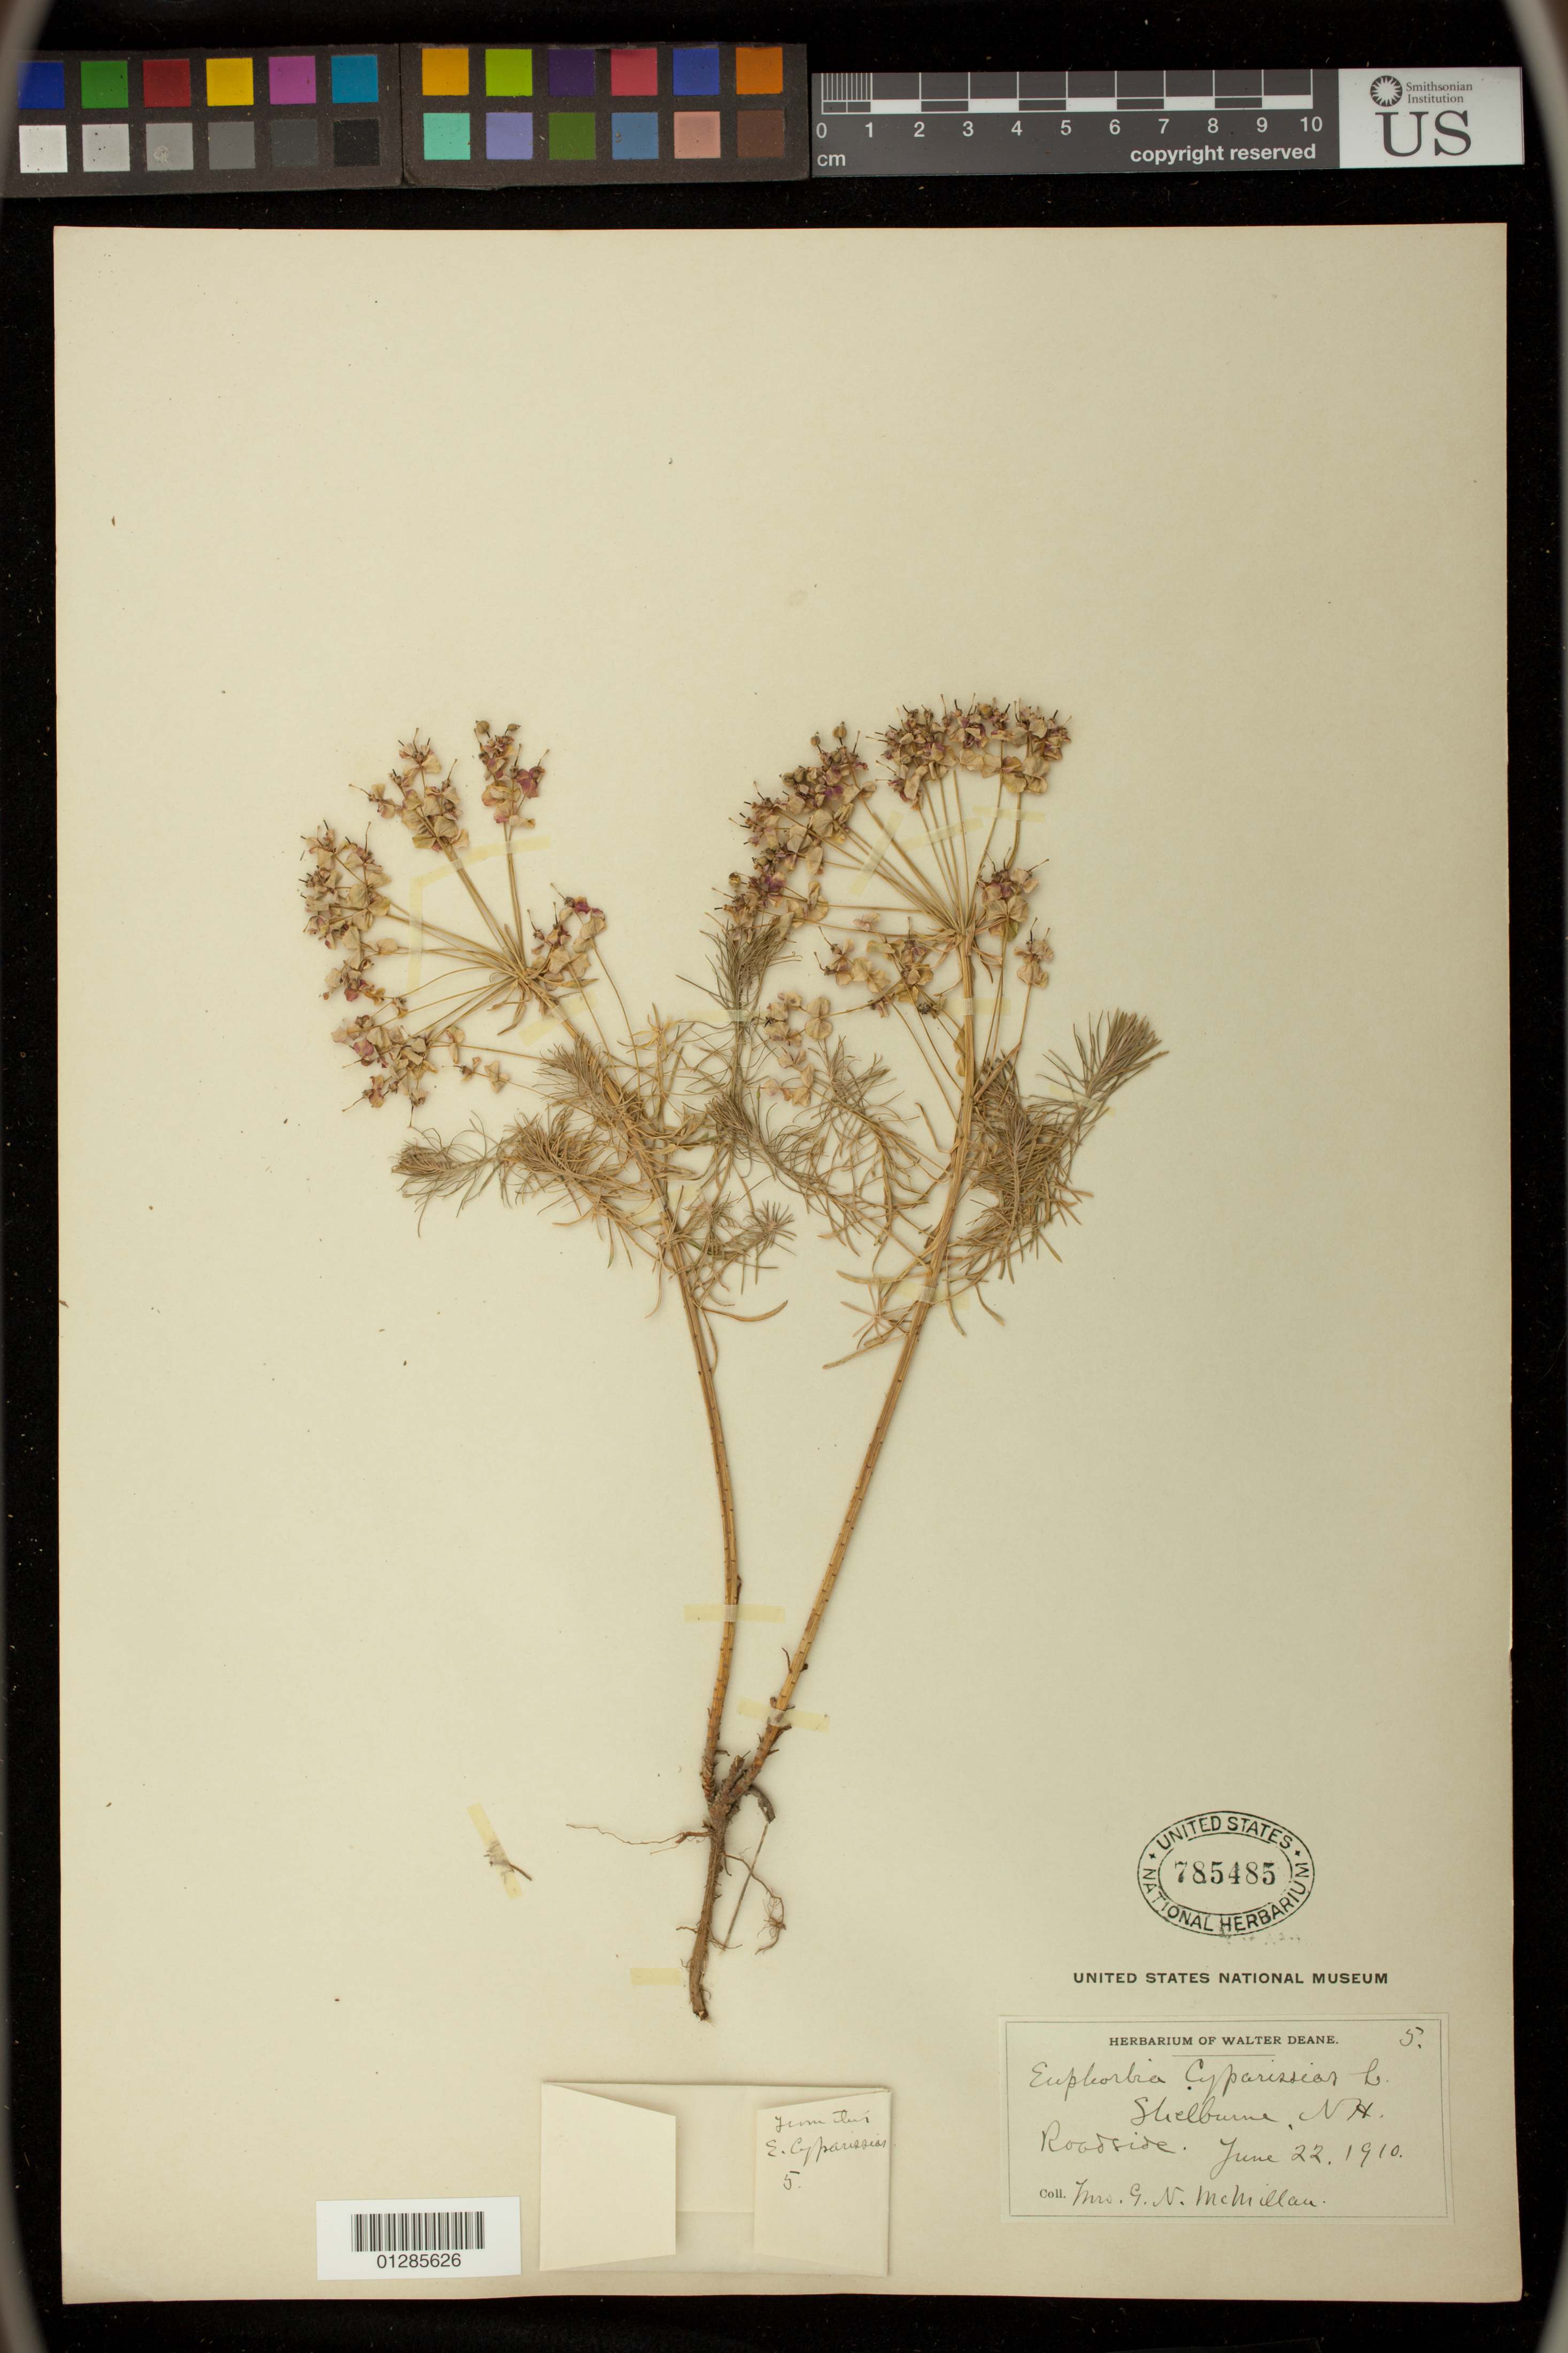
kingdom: Plantae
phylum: Tracheophyta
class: Magnoliopsida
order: Malpighiales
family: Euphorbiaceae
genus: Euphorbia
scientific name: Euphorbia cyparissias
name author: L.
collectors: C. McMillan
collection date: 1910-06-22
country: United States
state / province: New Hampshire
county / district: Coos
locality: Shelburne,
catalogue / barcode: US 785485